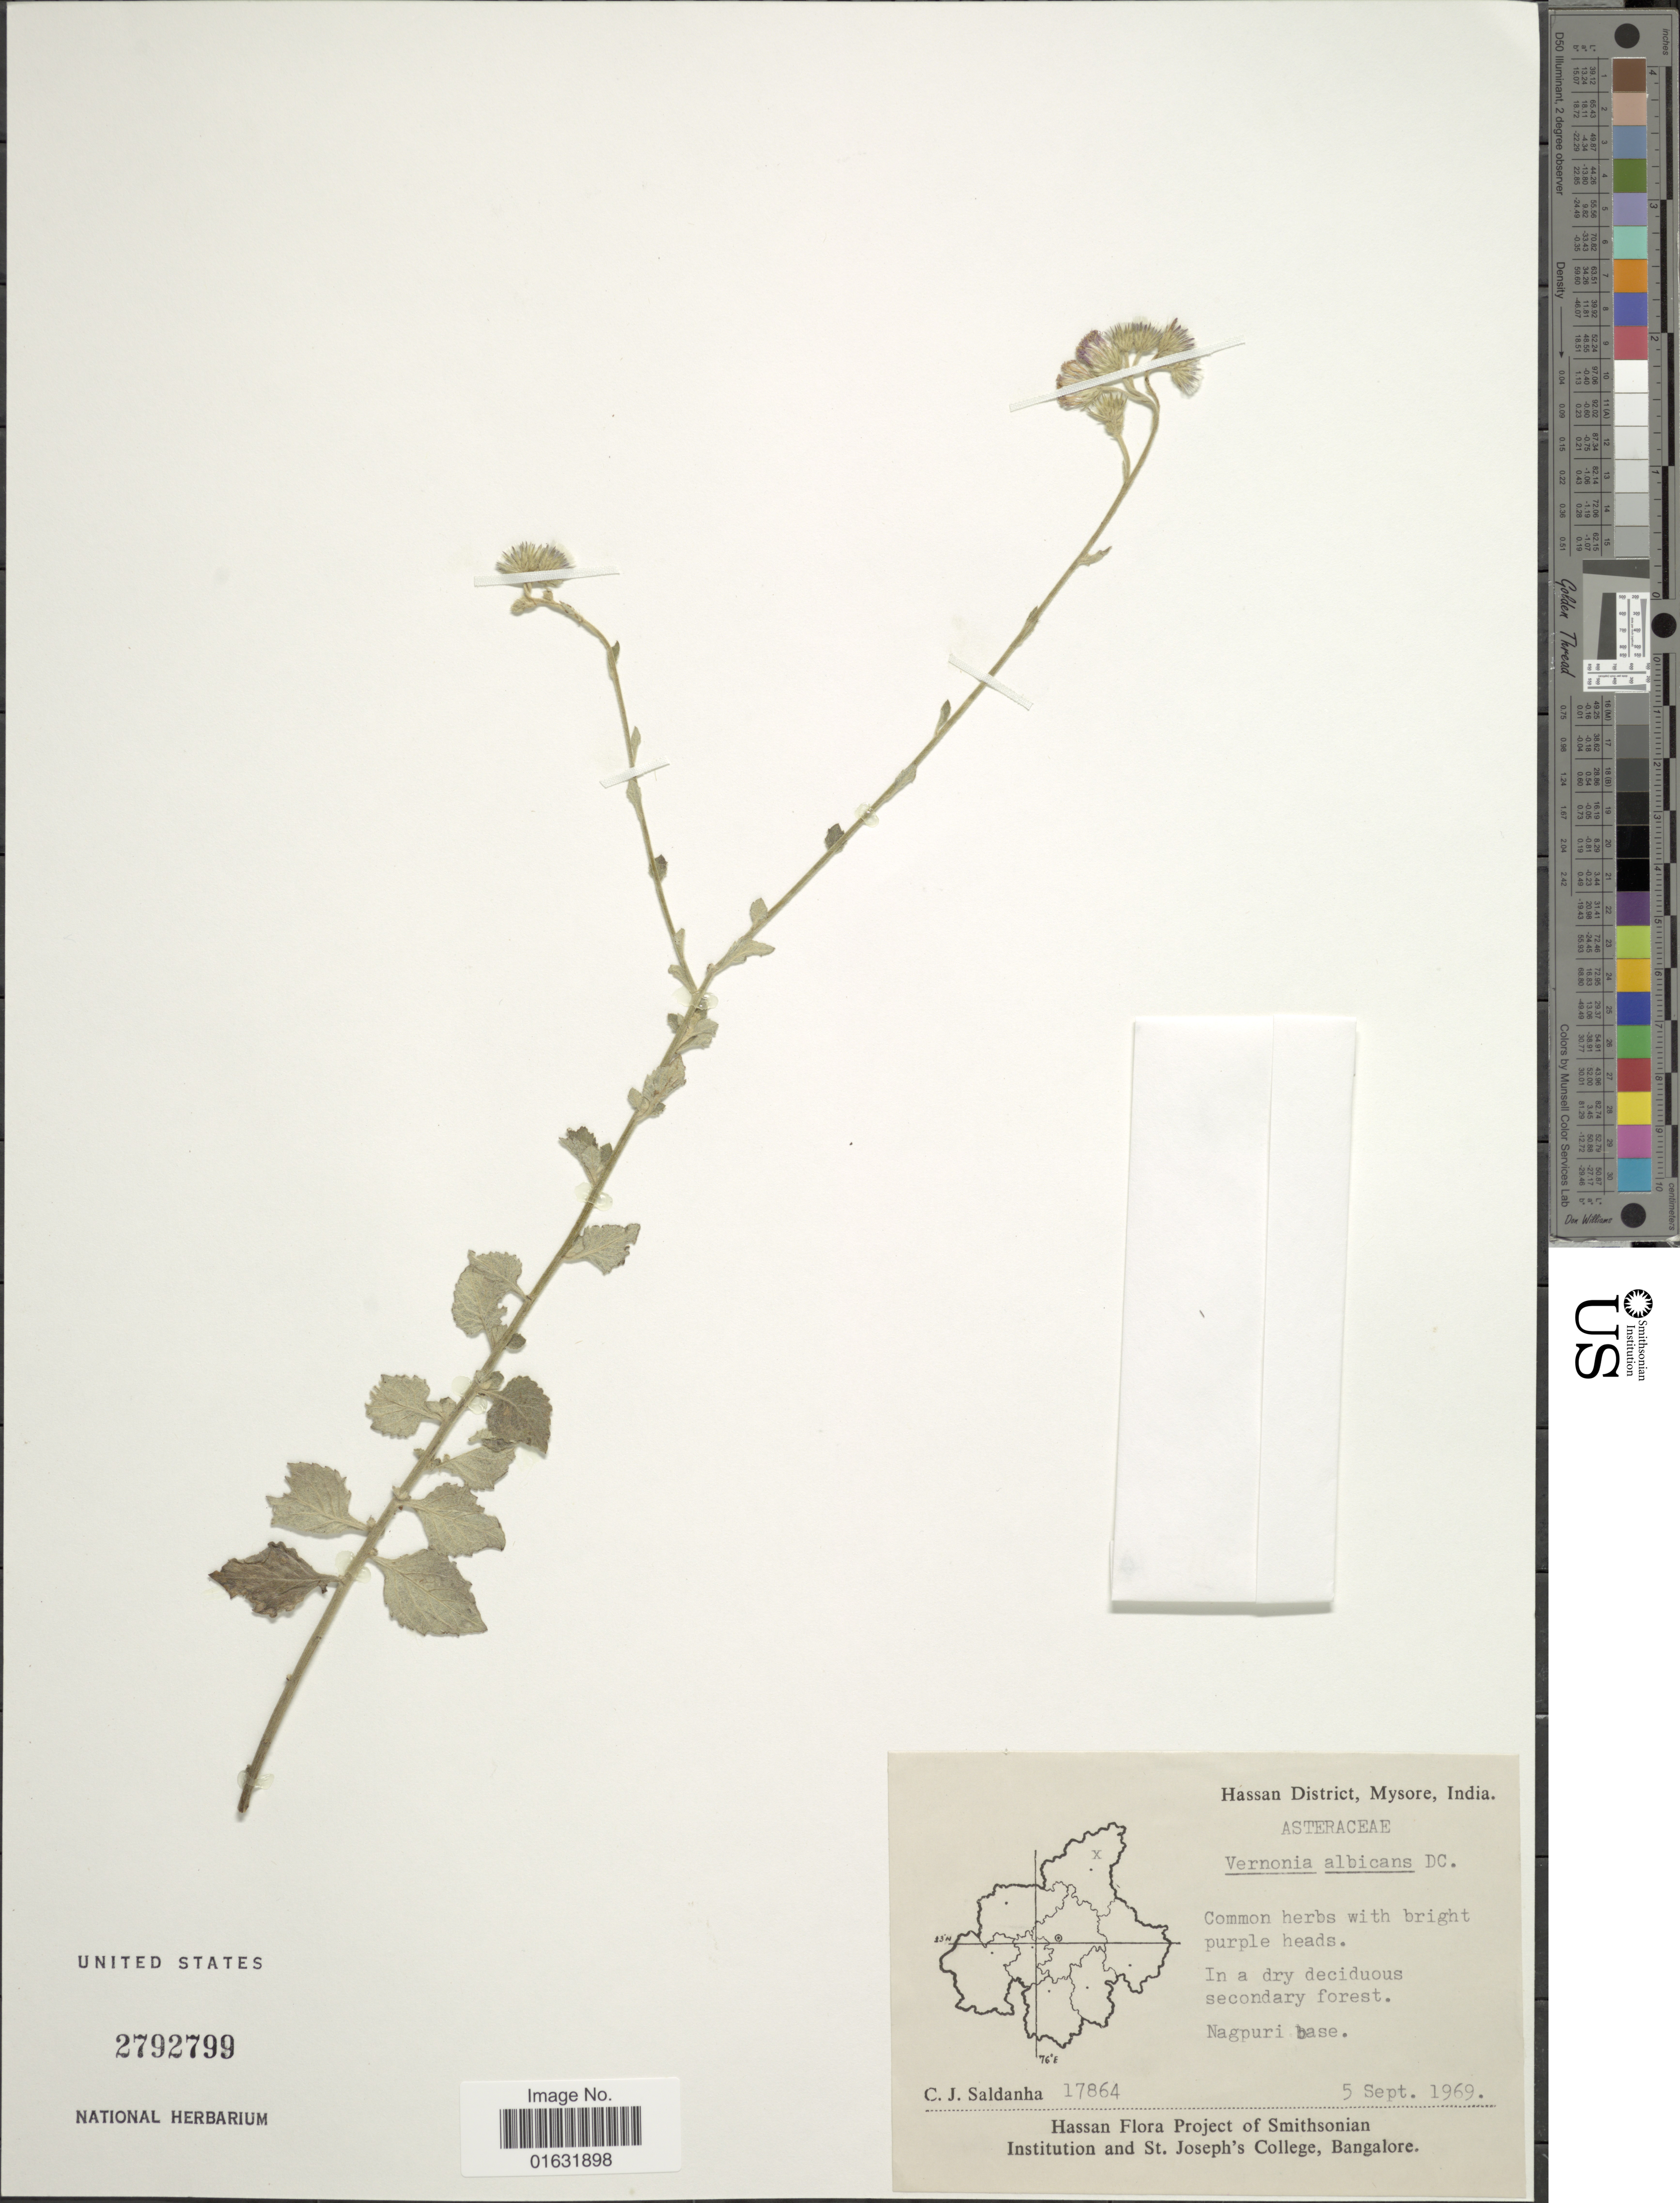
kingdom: Plantae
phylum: Tracheophyta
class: Magnoliopsida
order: Asterales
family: Asteraceae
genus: Cyanthillium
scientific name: Cyanthillium albicans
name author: (DC. in Wight) H. Rob.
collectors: C. J. Saldanha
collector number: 17864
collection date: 1969-09-05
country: India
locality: Hassan District, Mysore, Nagpuri base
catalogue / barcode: US 2792799